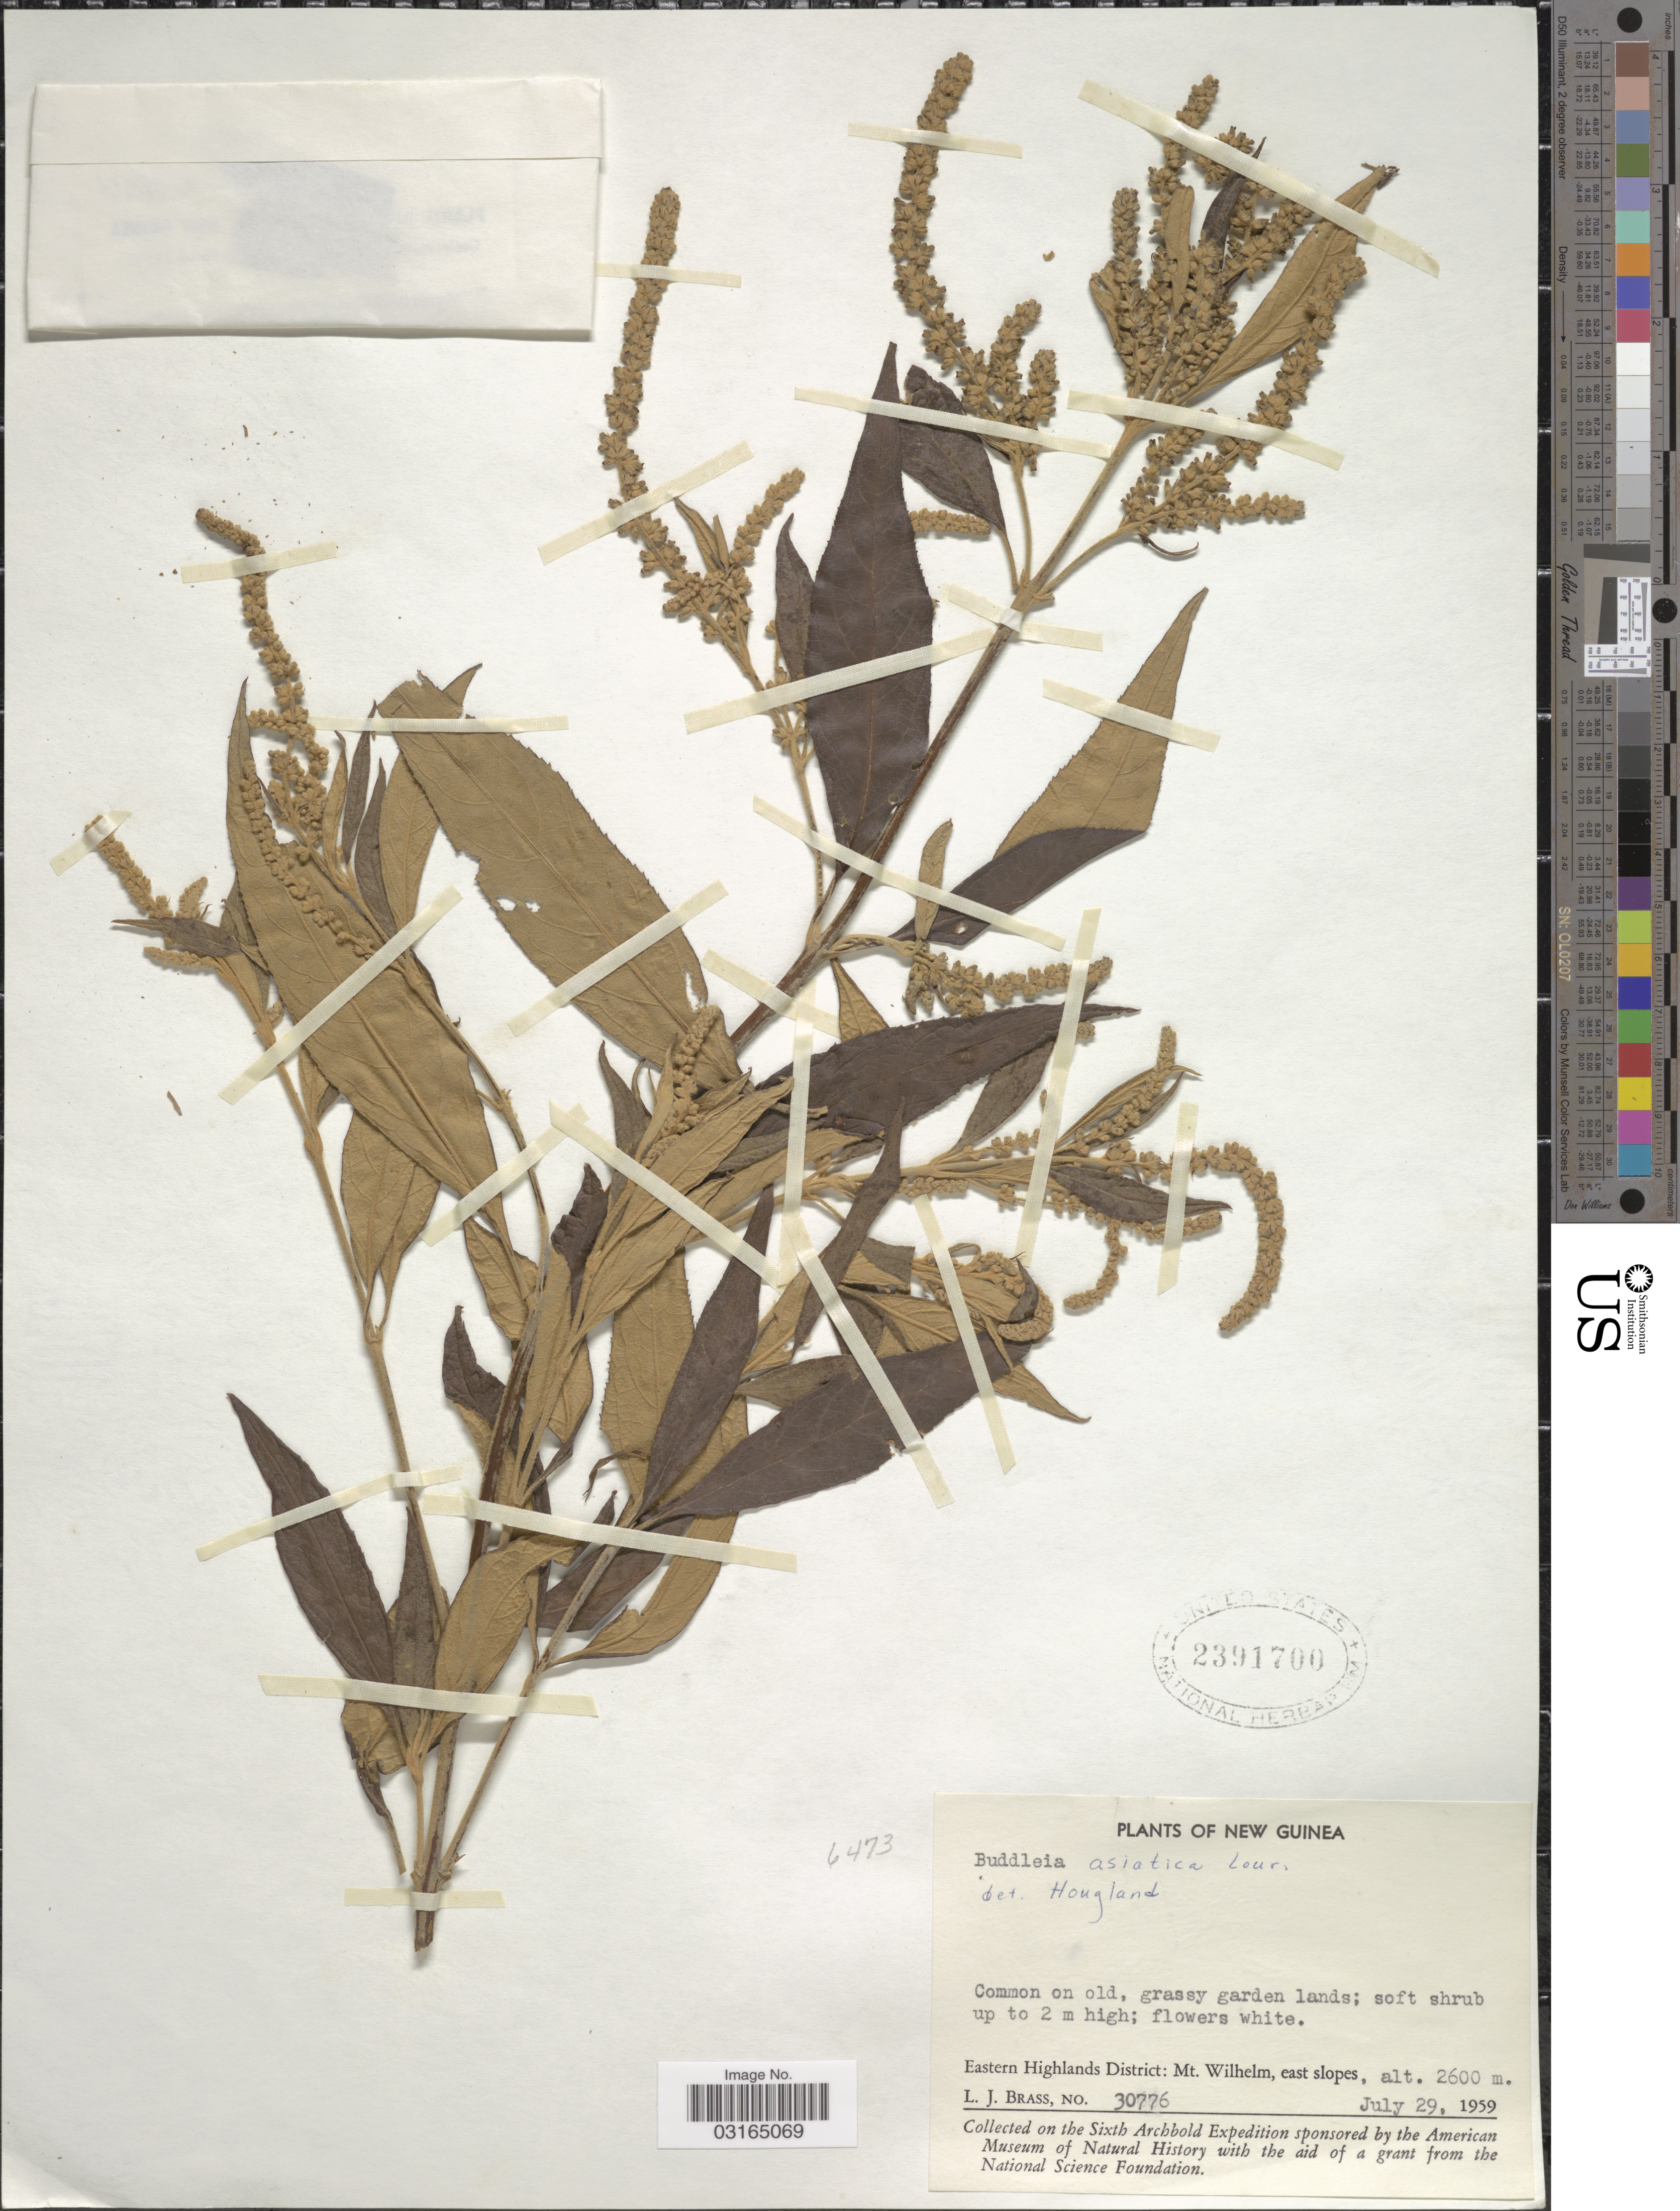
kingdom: Plantae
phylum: Tracheophyta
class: Magnoliopsida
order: Lamiales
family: Scrophulariaceae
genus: Buddleja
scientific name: Buddleja asiatica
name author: Lour.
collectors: L. J. Brass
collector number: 30776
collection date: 1959-07-29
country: Papua New Guinea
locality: New Guinea. Eastern Highlands District: Mt. Wilhelm, east slopes.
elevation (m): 2600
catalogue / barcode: US 2391700